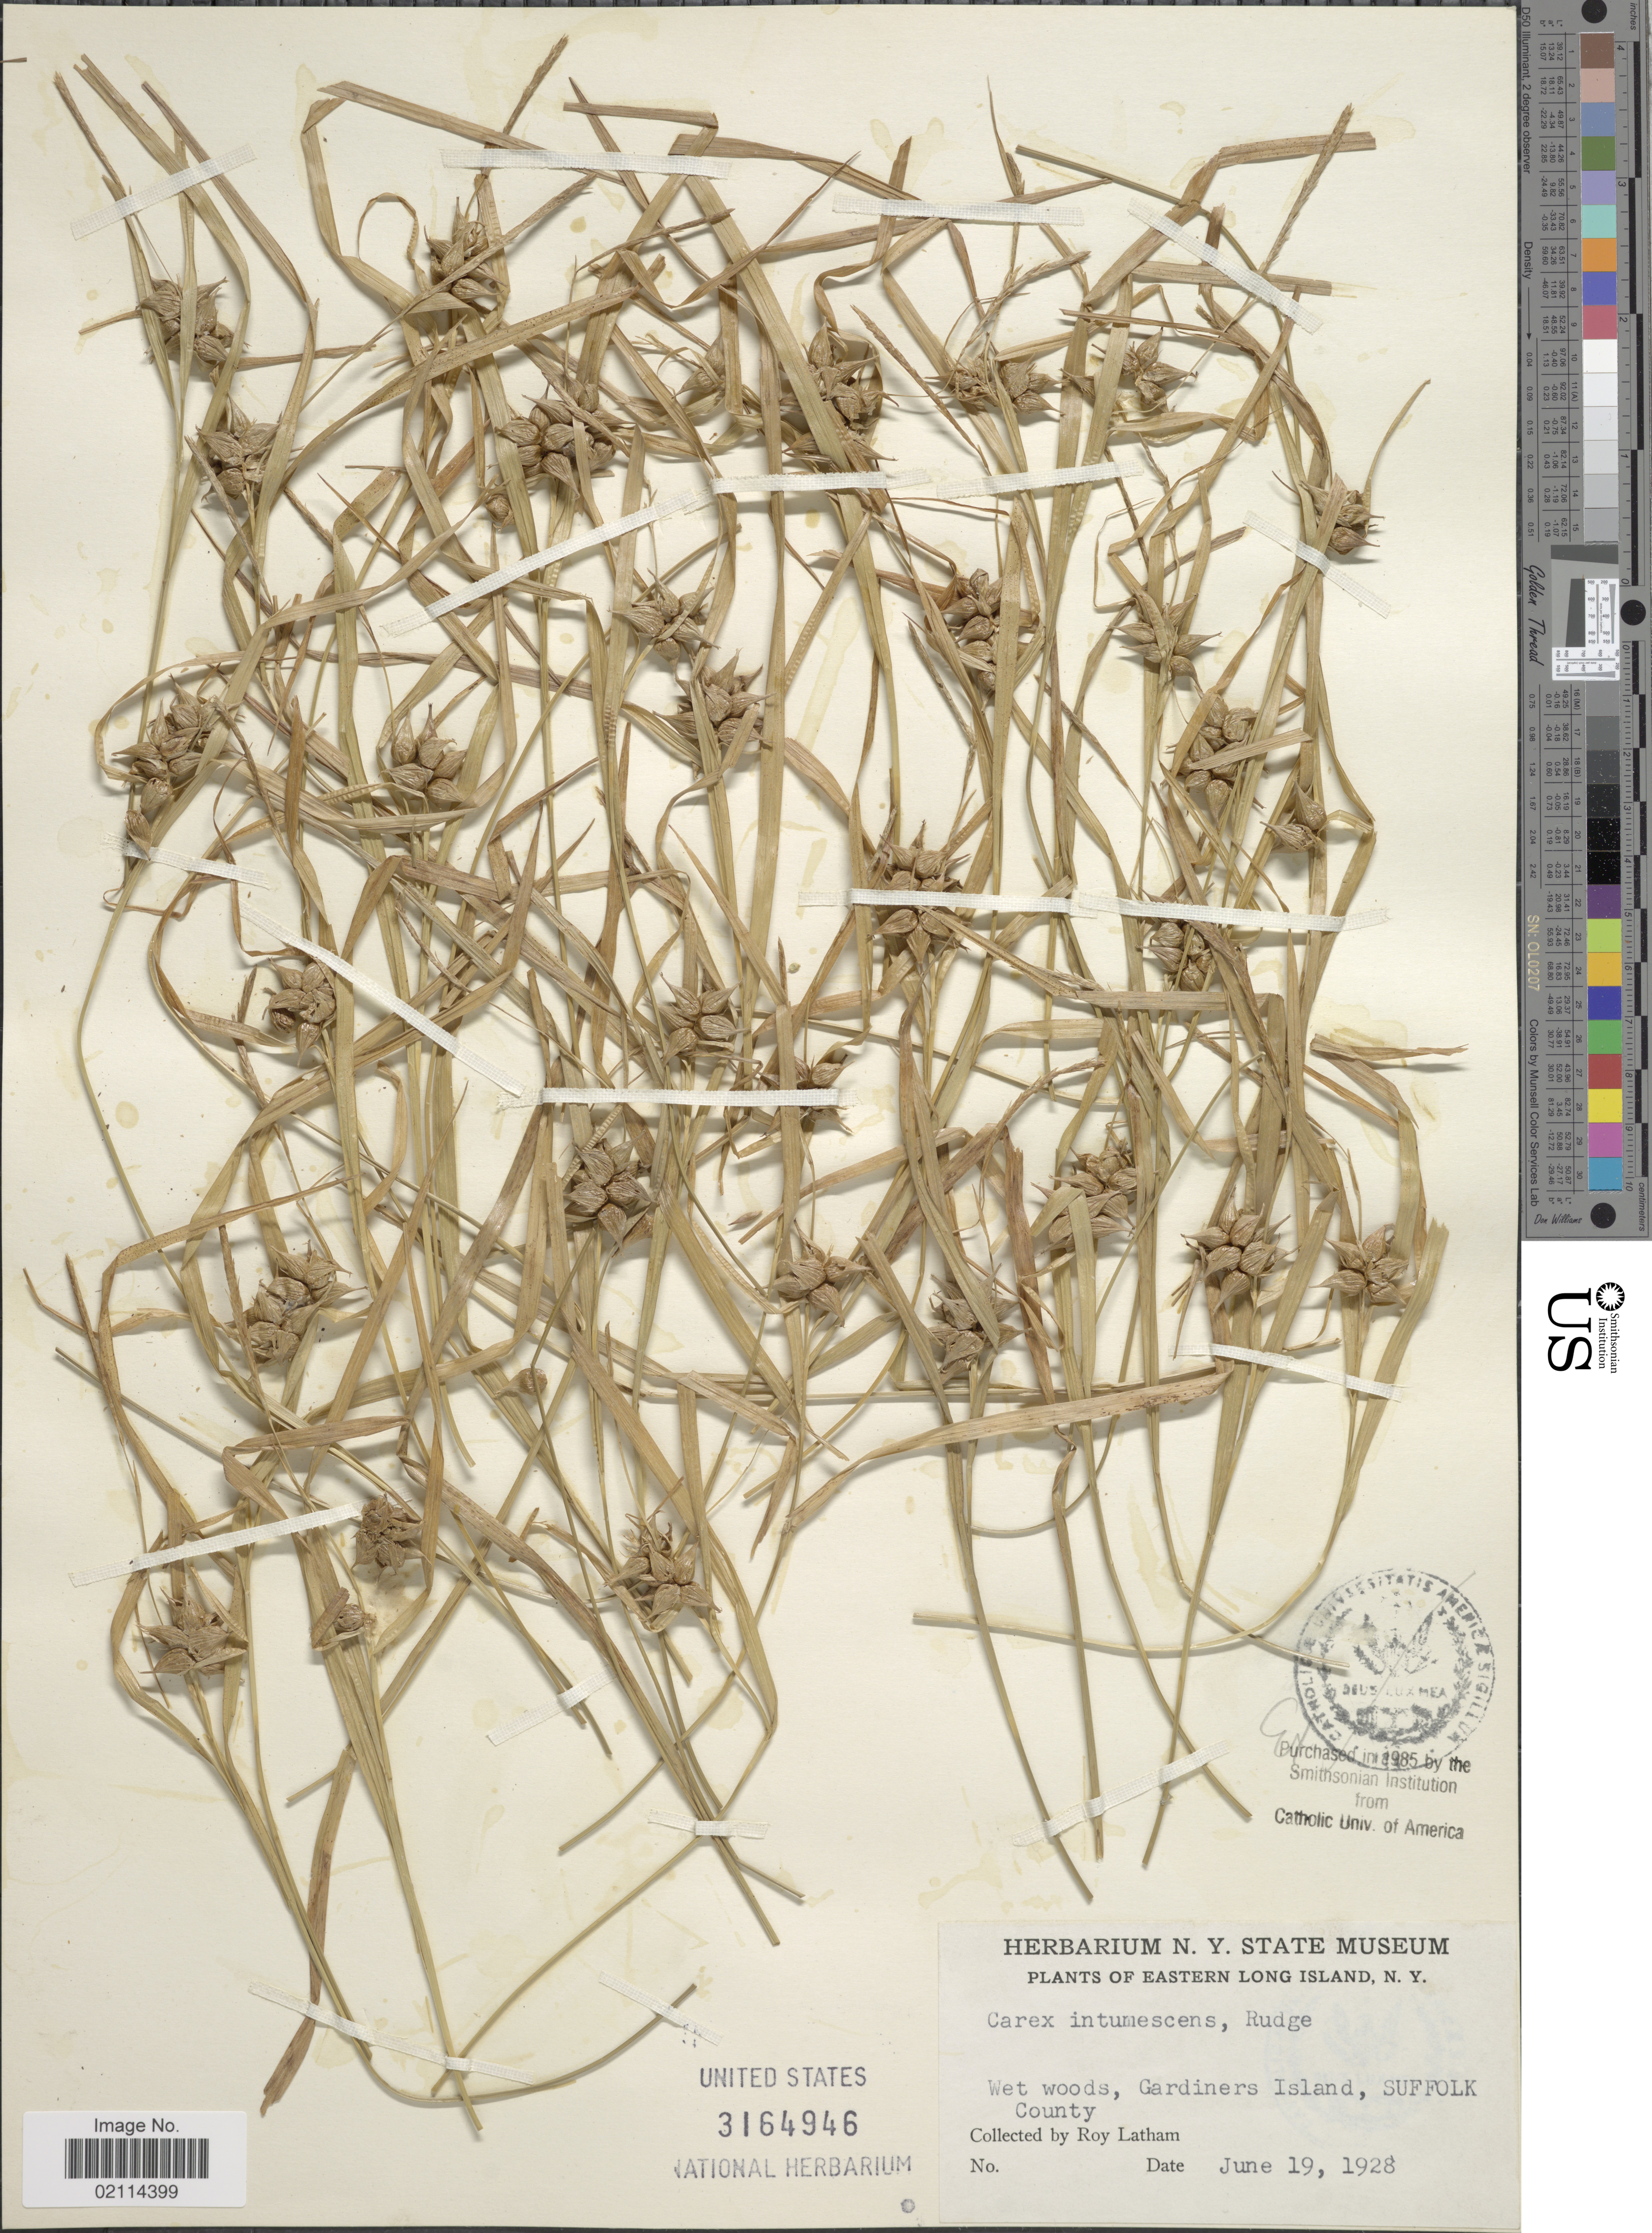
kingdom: Plantae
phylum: Tracheophyta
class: Liliopsida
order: Poales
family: Cyperaceae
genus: Carex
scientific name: Carex intumescens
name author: Rudge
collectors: R. Latham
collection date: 1928-06-19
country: United States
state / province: New York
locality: Eastern Long Island, wet woods, Gardiners Island, Suffolk County.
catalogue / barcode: US 3164946